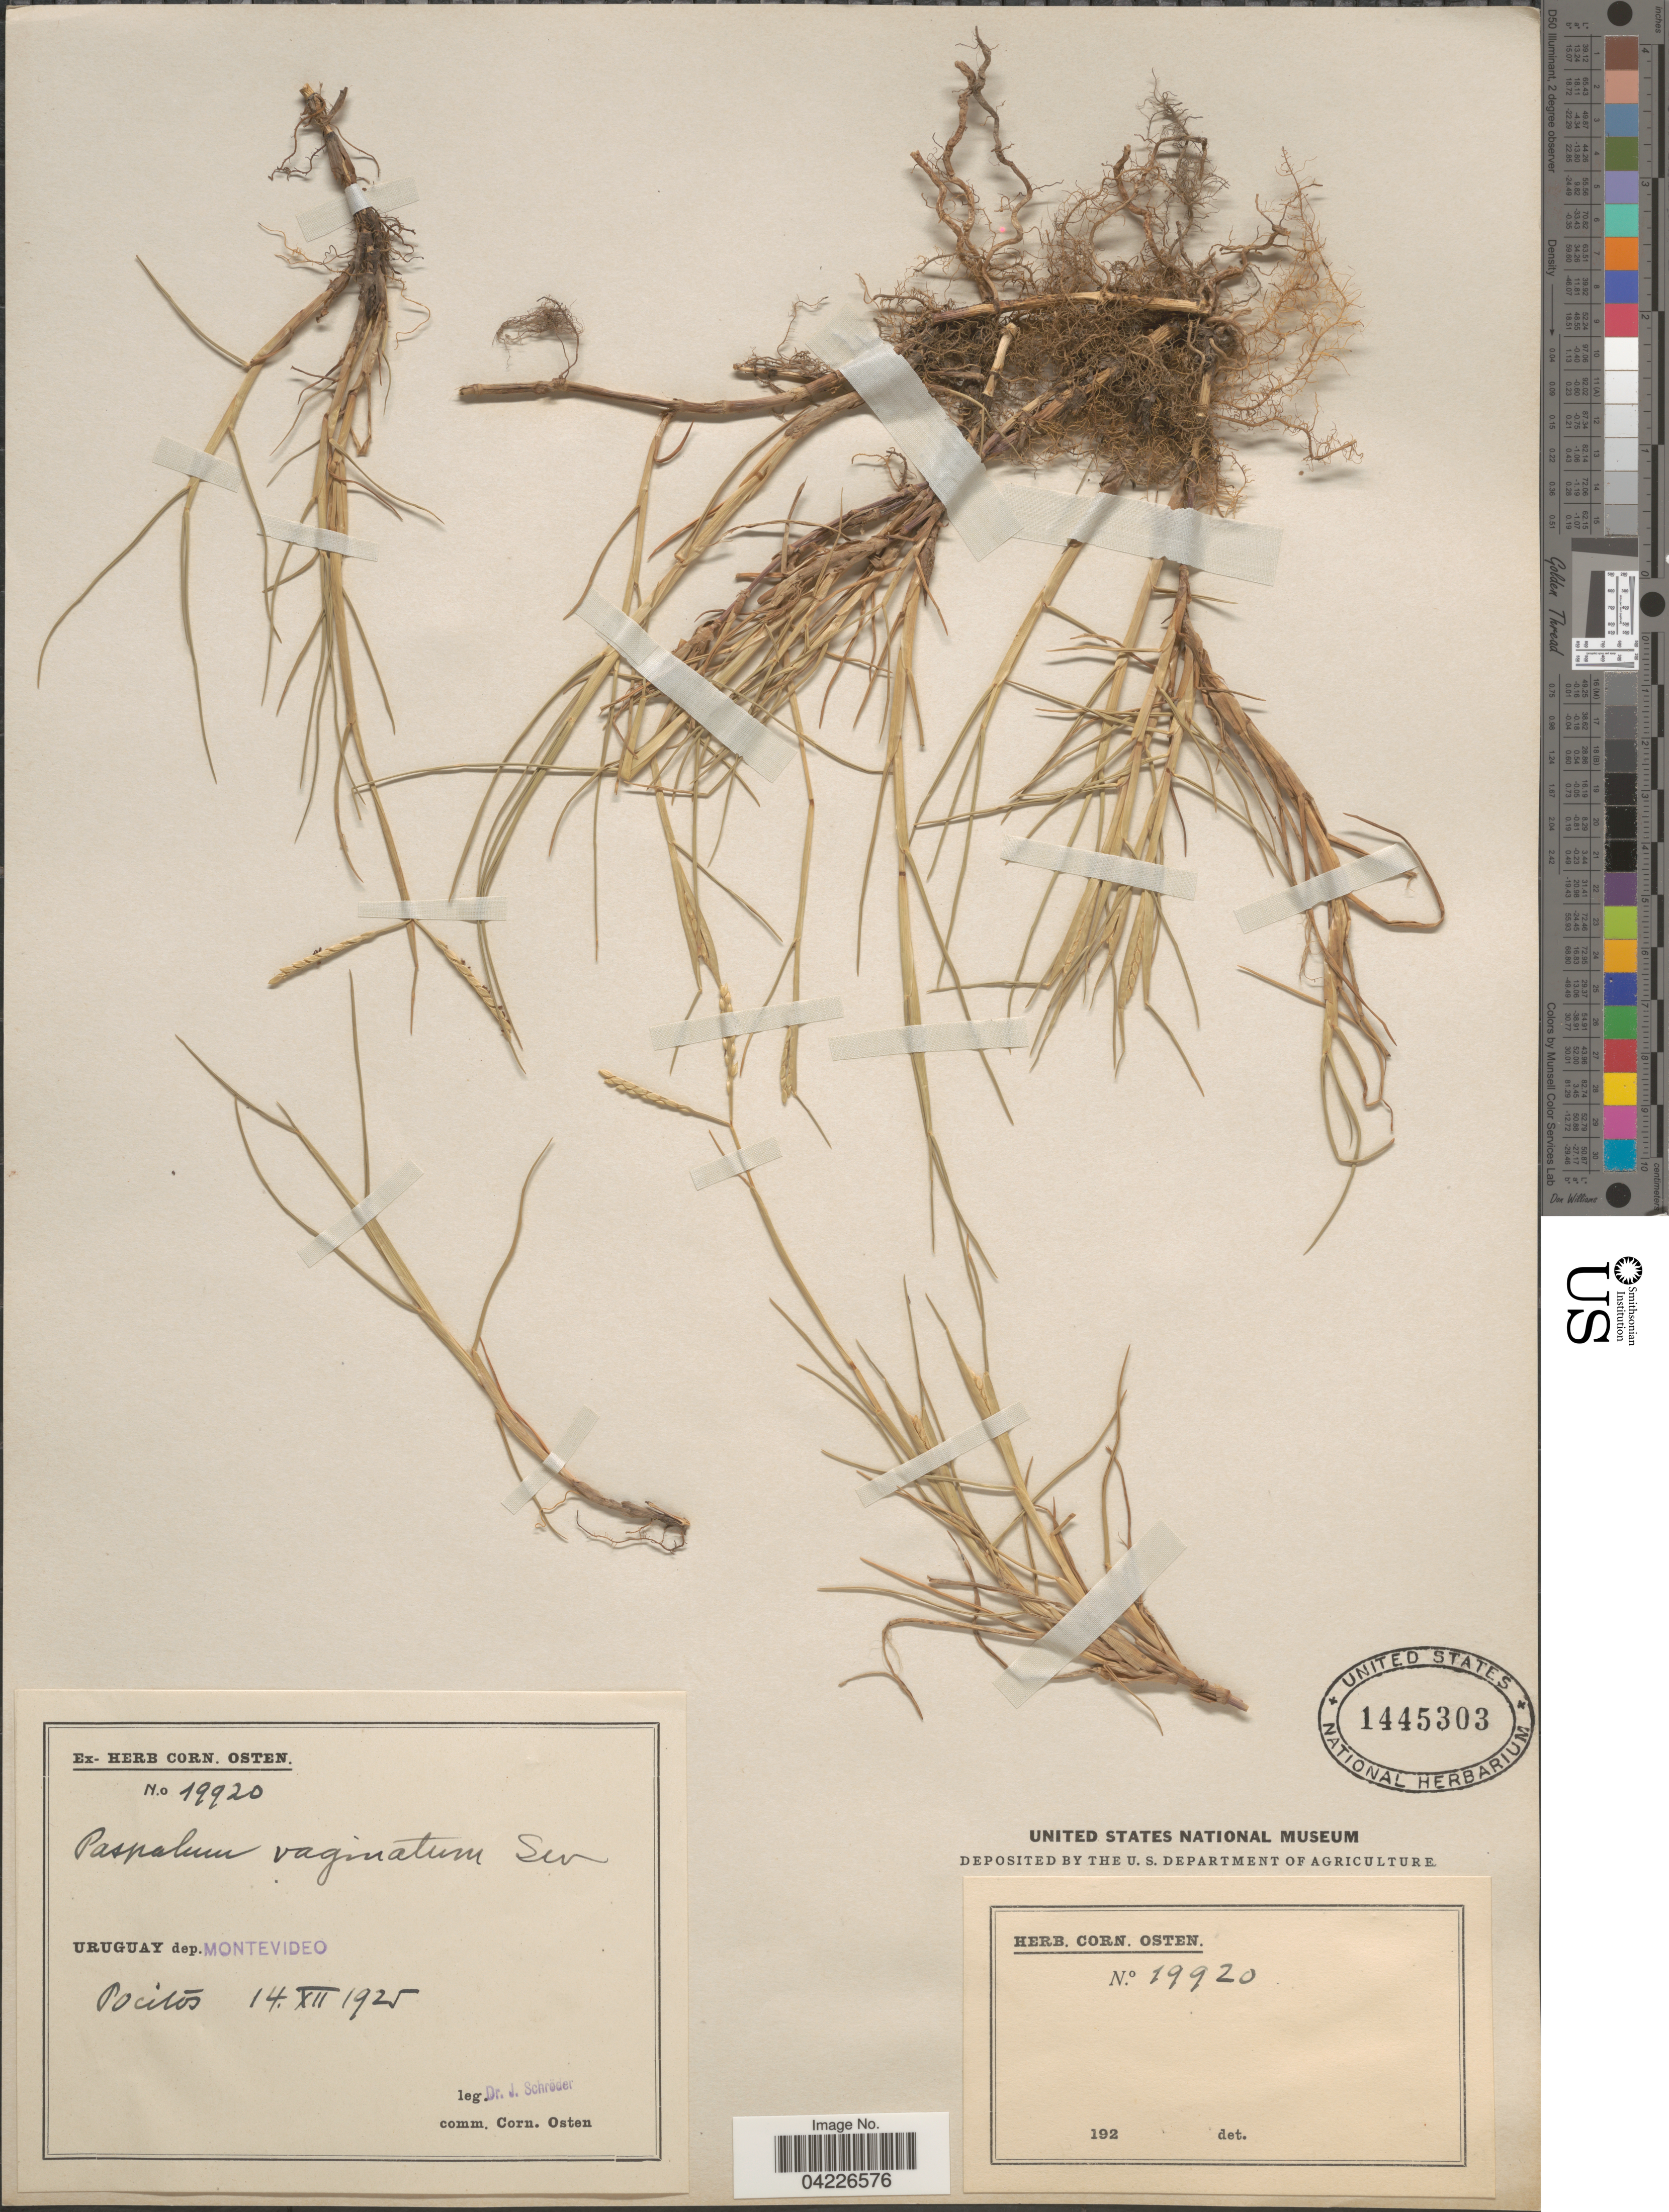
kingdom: Plantae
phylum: Tracheophyta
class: Liliopsida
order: Poales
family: Poaceae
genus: Paspalum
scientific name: Paspalum vaginatum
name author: Sw.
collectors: J. Schröder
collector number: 19920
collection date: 1925-12-14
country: Uruguay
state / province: Montevideo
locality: Dep. Montevideo. Pocitos.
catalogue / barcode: US 1445303